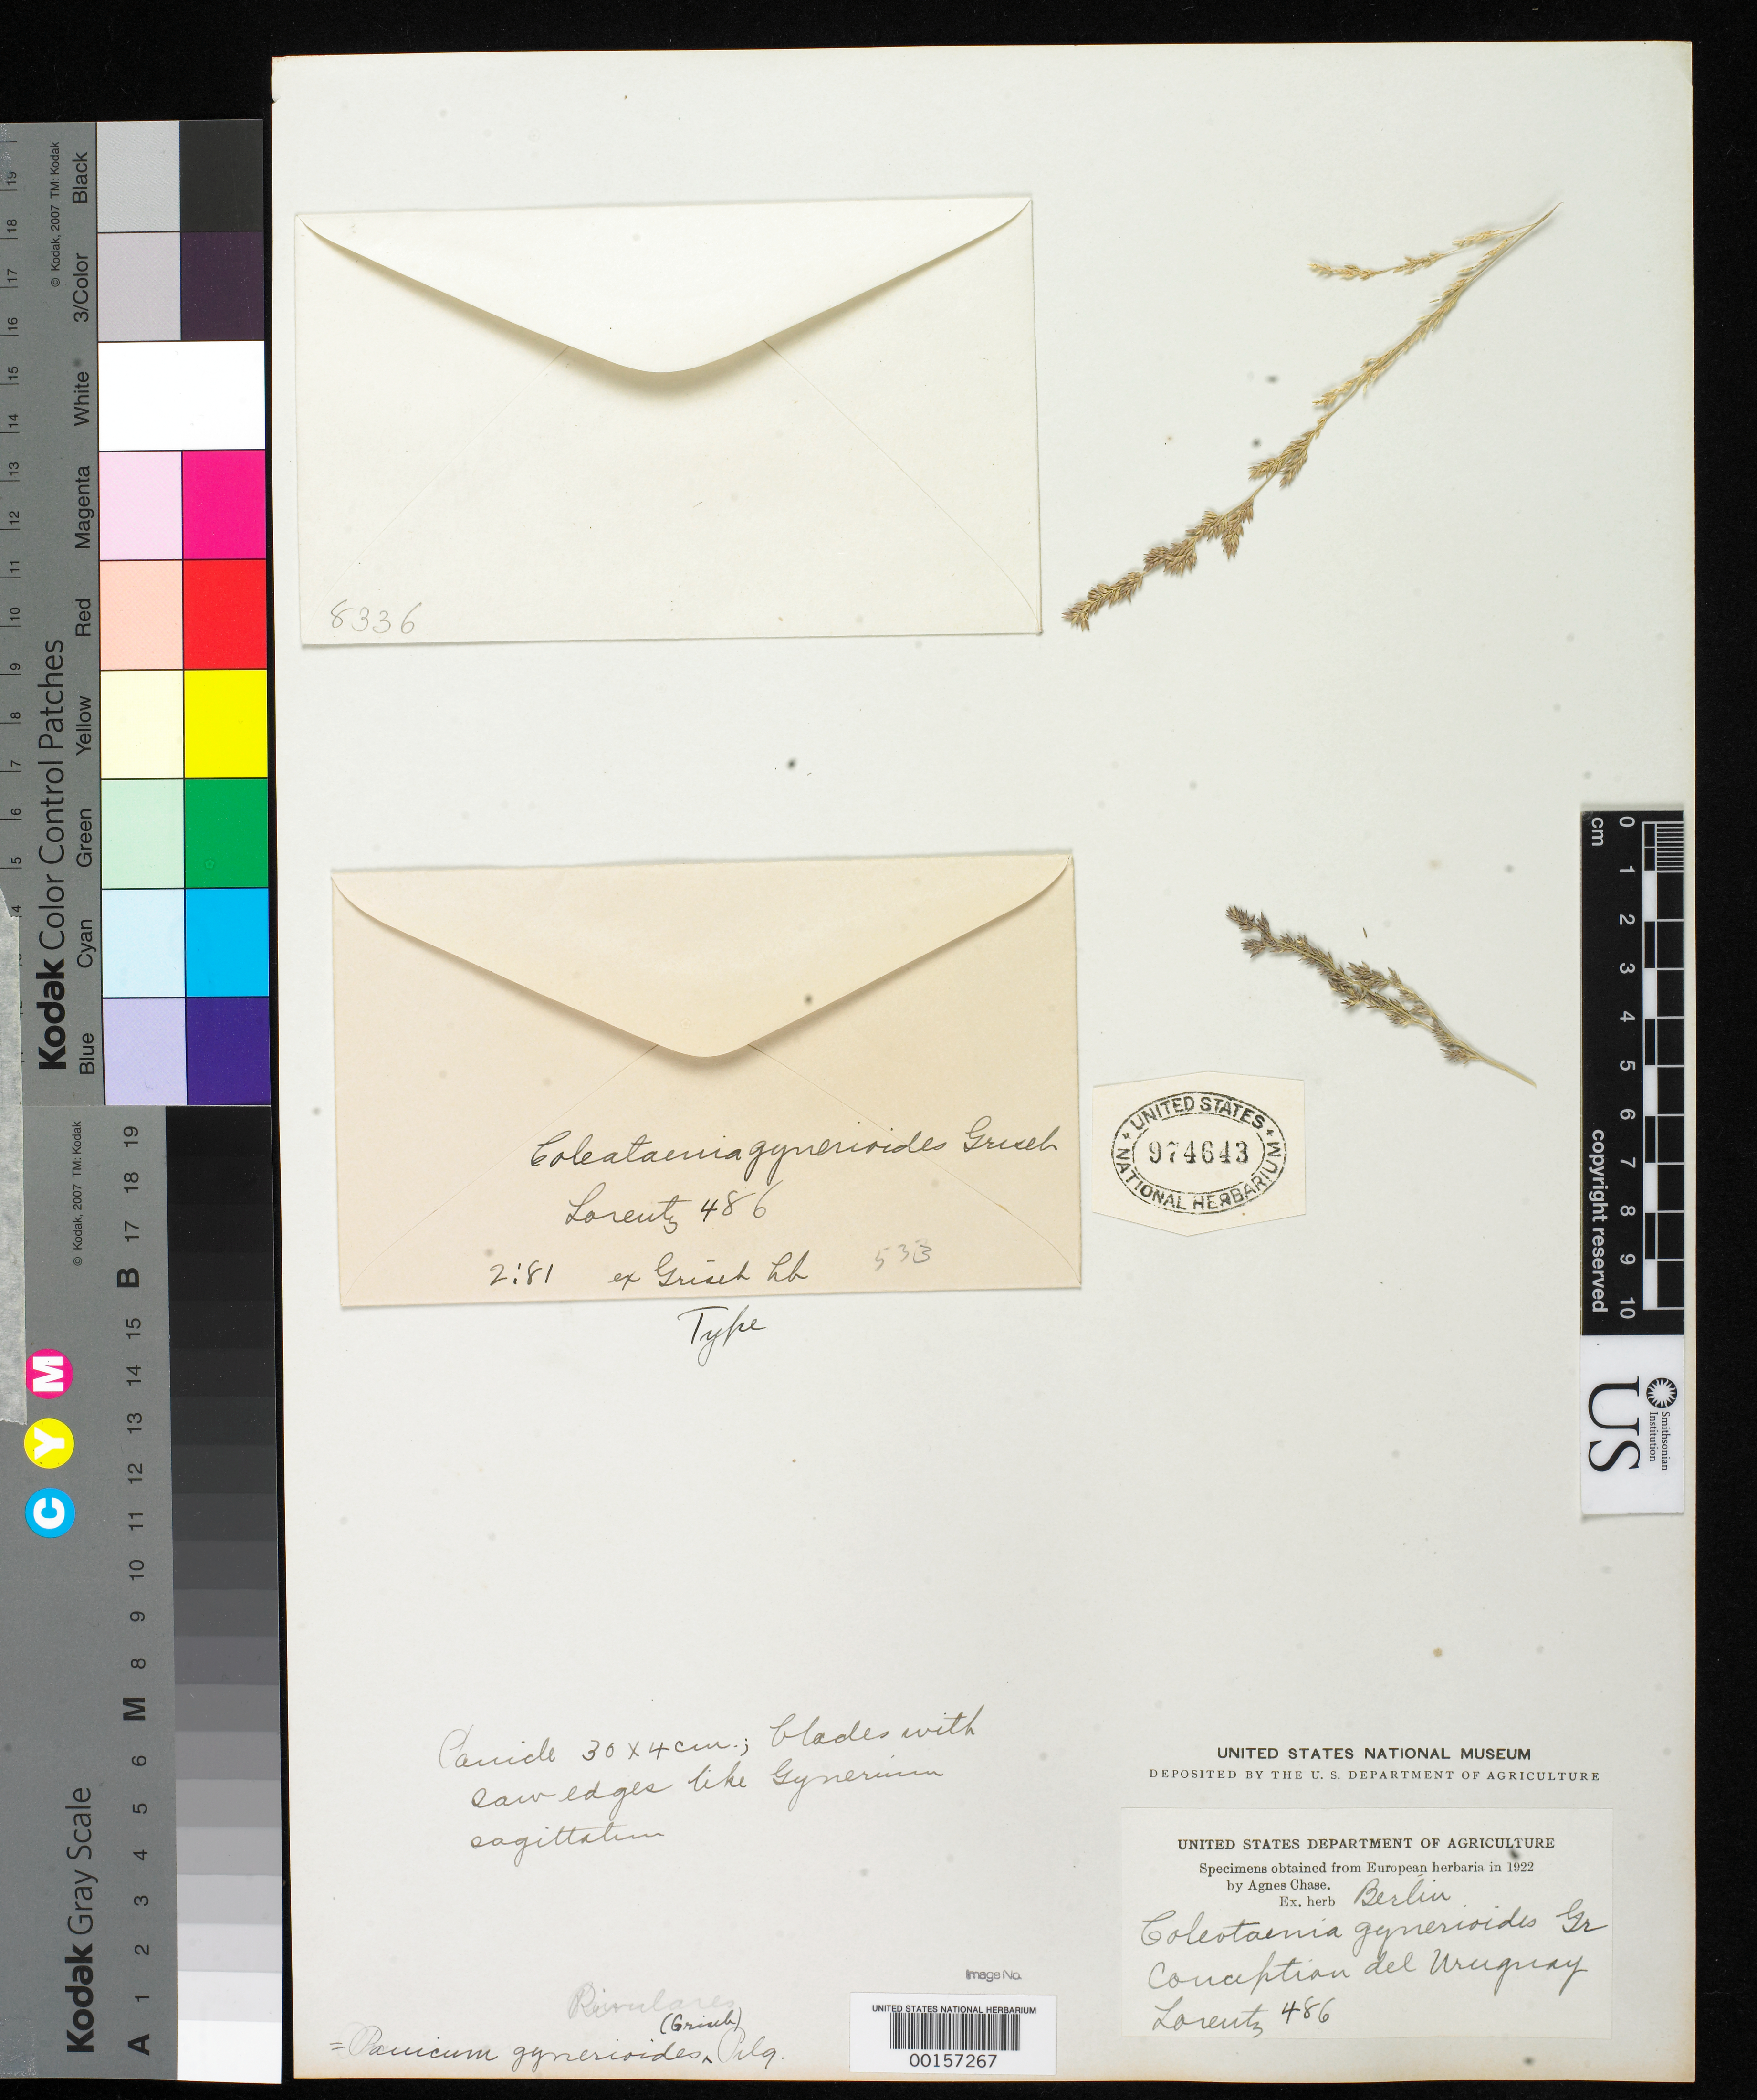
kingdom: Plantae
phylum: Tracheophyta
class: Liliopsida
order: Poales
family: Poaceae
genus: Coleataenia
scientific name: Coleataenia gynerioides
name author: Griseb.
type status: Type Fragment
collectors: P. G. Lorentz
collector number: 486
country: Argentina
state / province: Entre Ríos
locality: Pr. Concepcion del Uruguay.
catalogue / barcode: US 974643